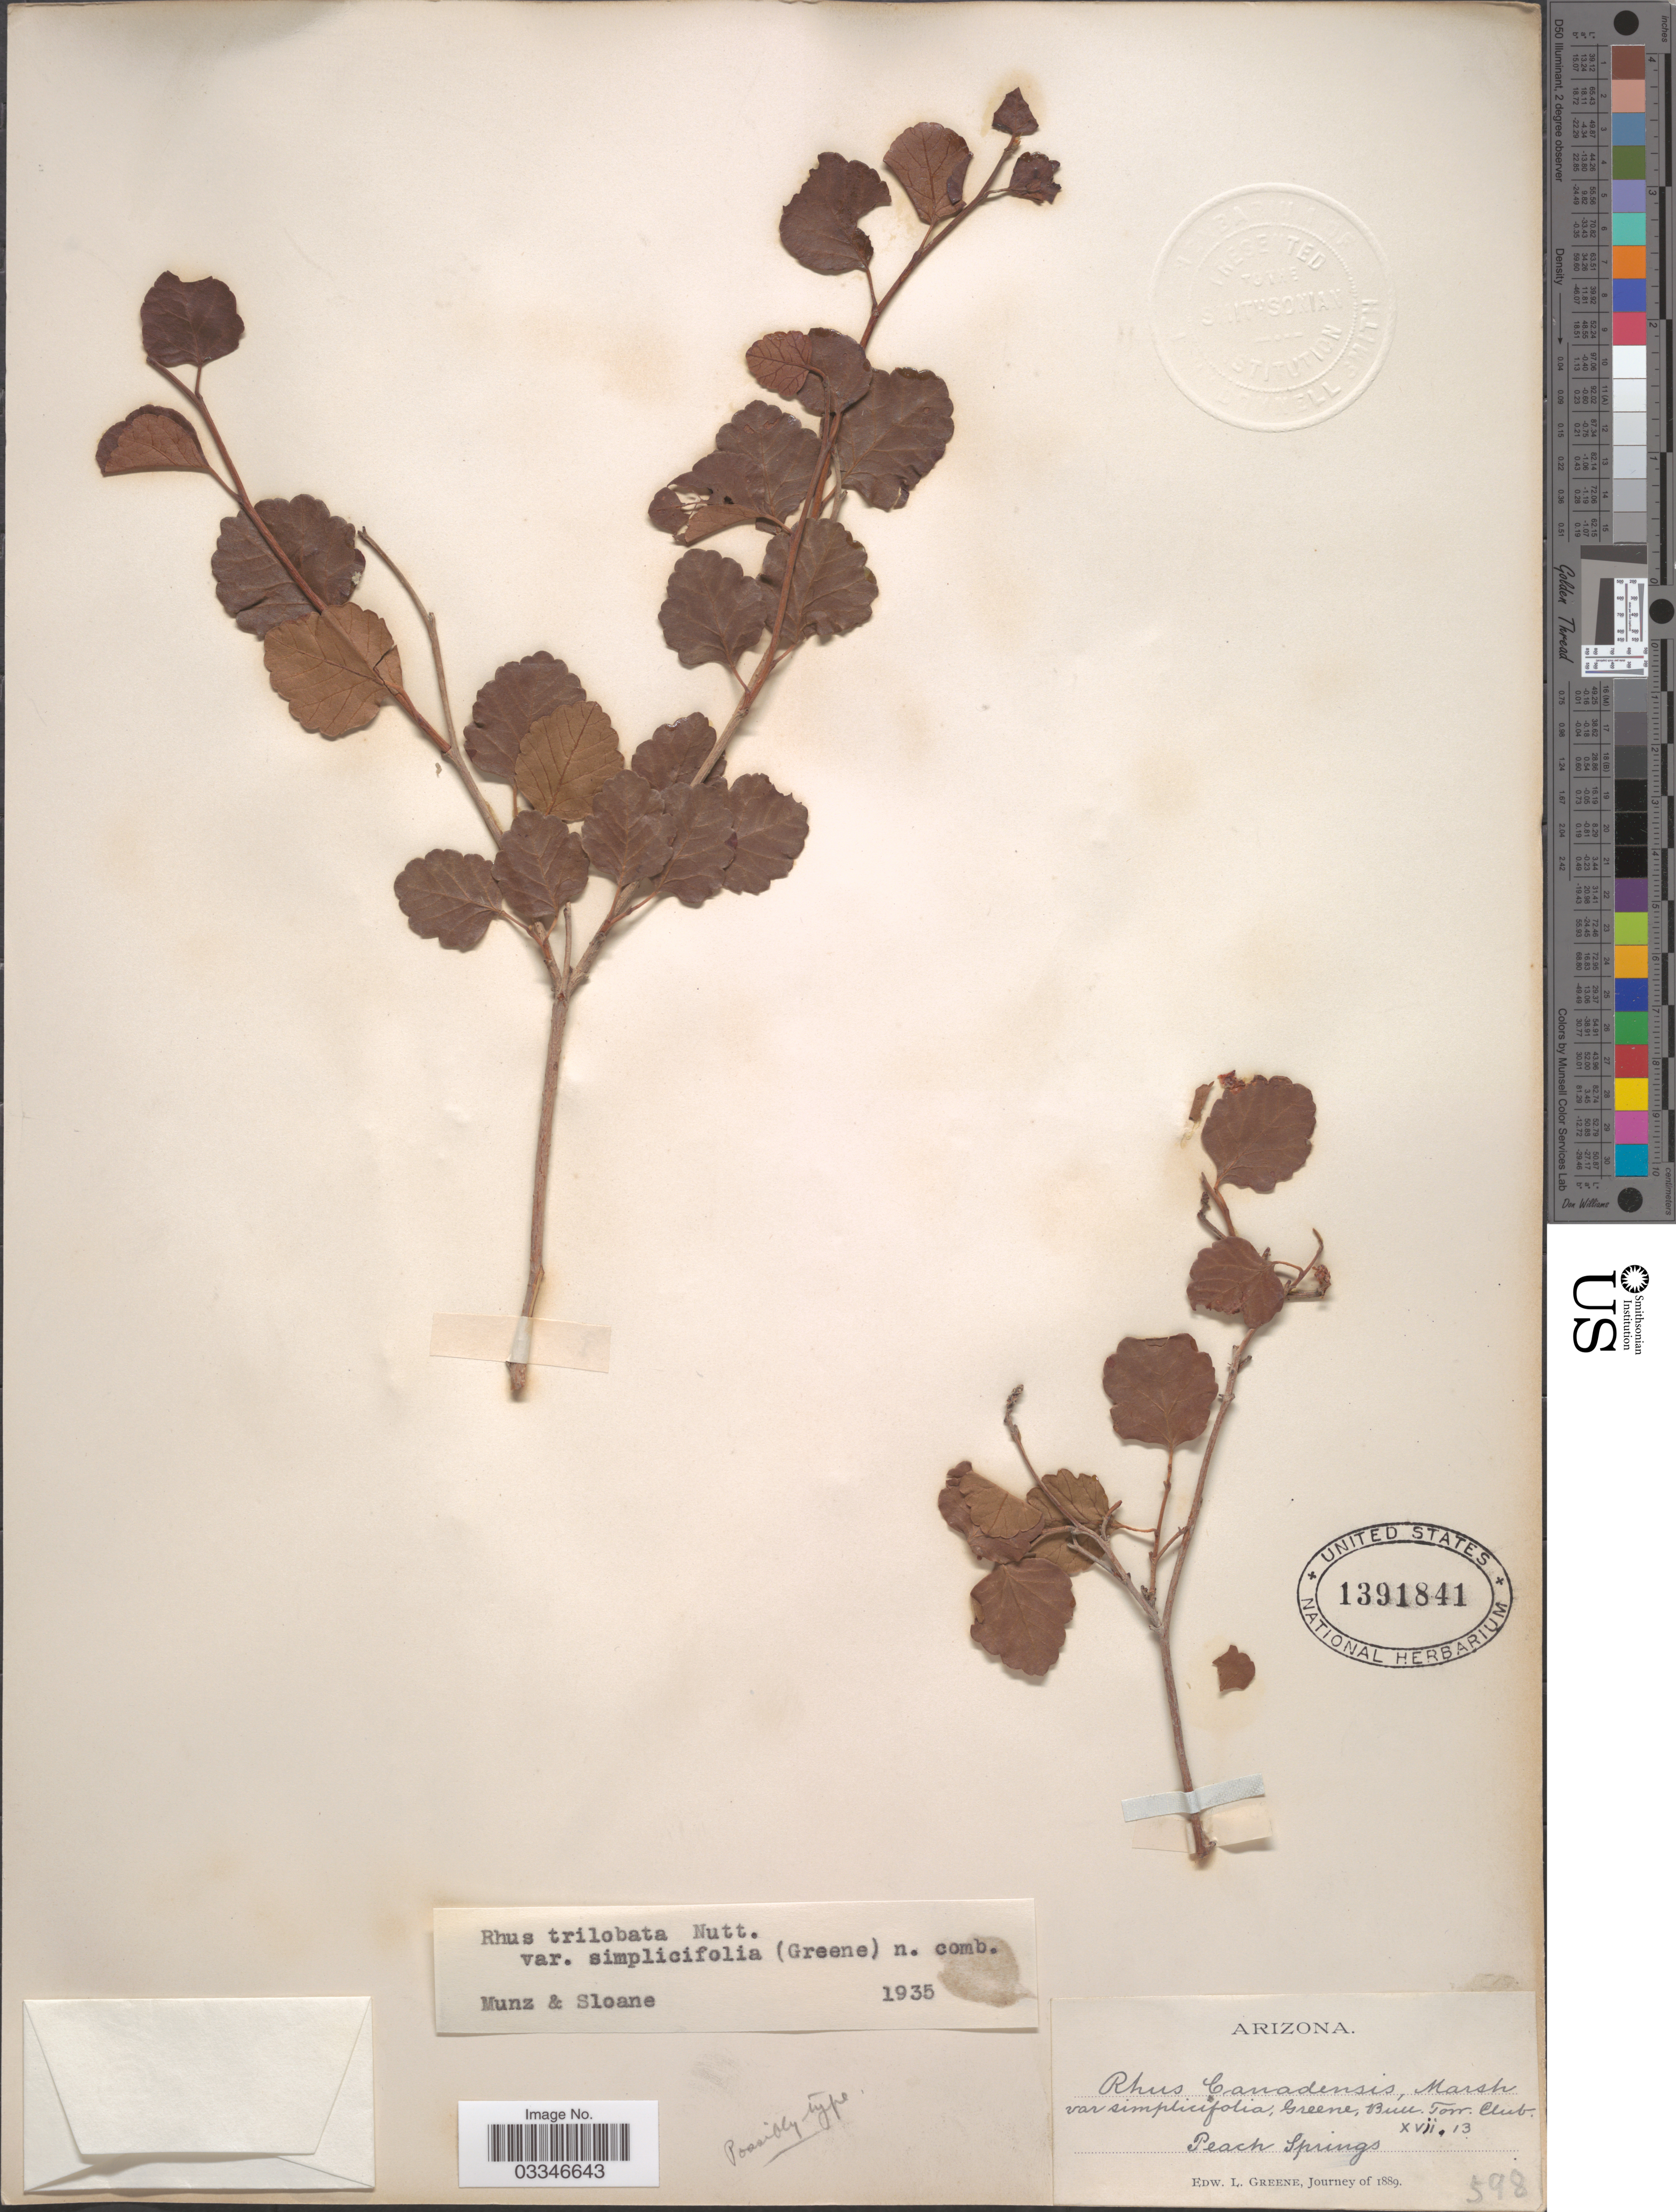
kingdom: Plantae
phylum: Tracheophyta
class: Magnoliopsida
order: Sapindales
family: Anacardiaceae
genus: Rhus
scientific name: Rhus trilobata var. simplicifolia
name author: (Greene) F.A. Barkley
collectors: E. L. Greene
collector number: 598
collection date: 1889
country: United States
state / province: Arizona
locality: Peach Springs.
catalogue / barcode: US 1391841